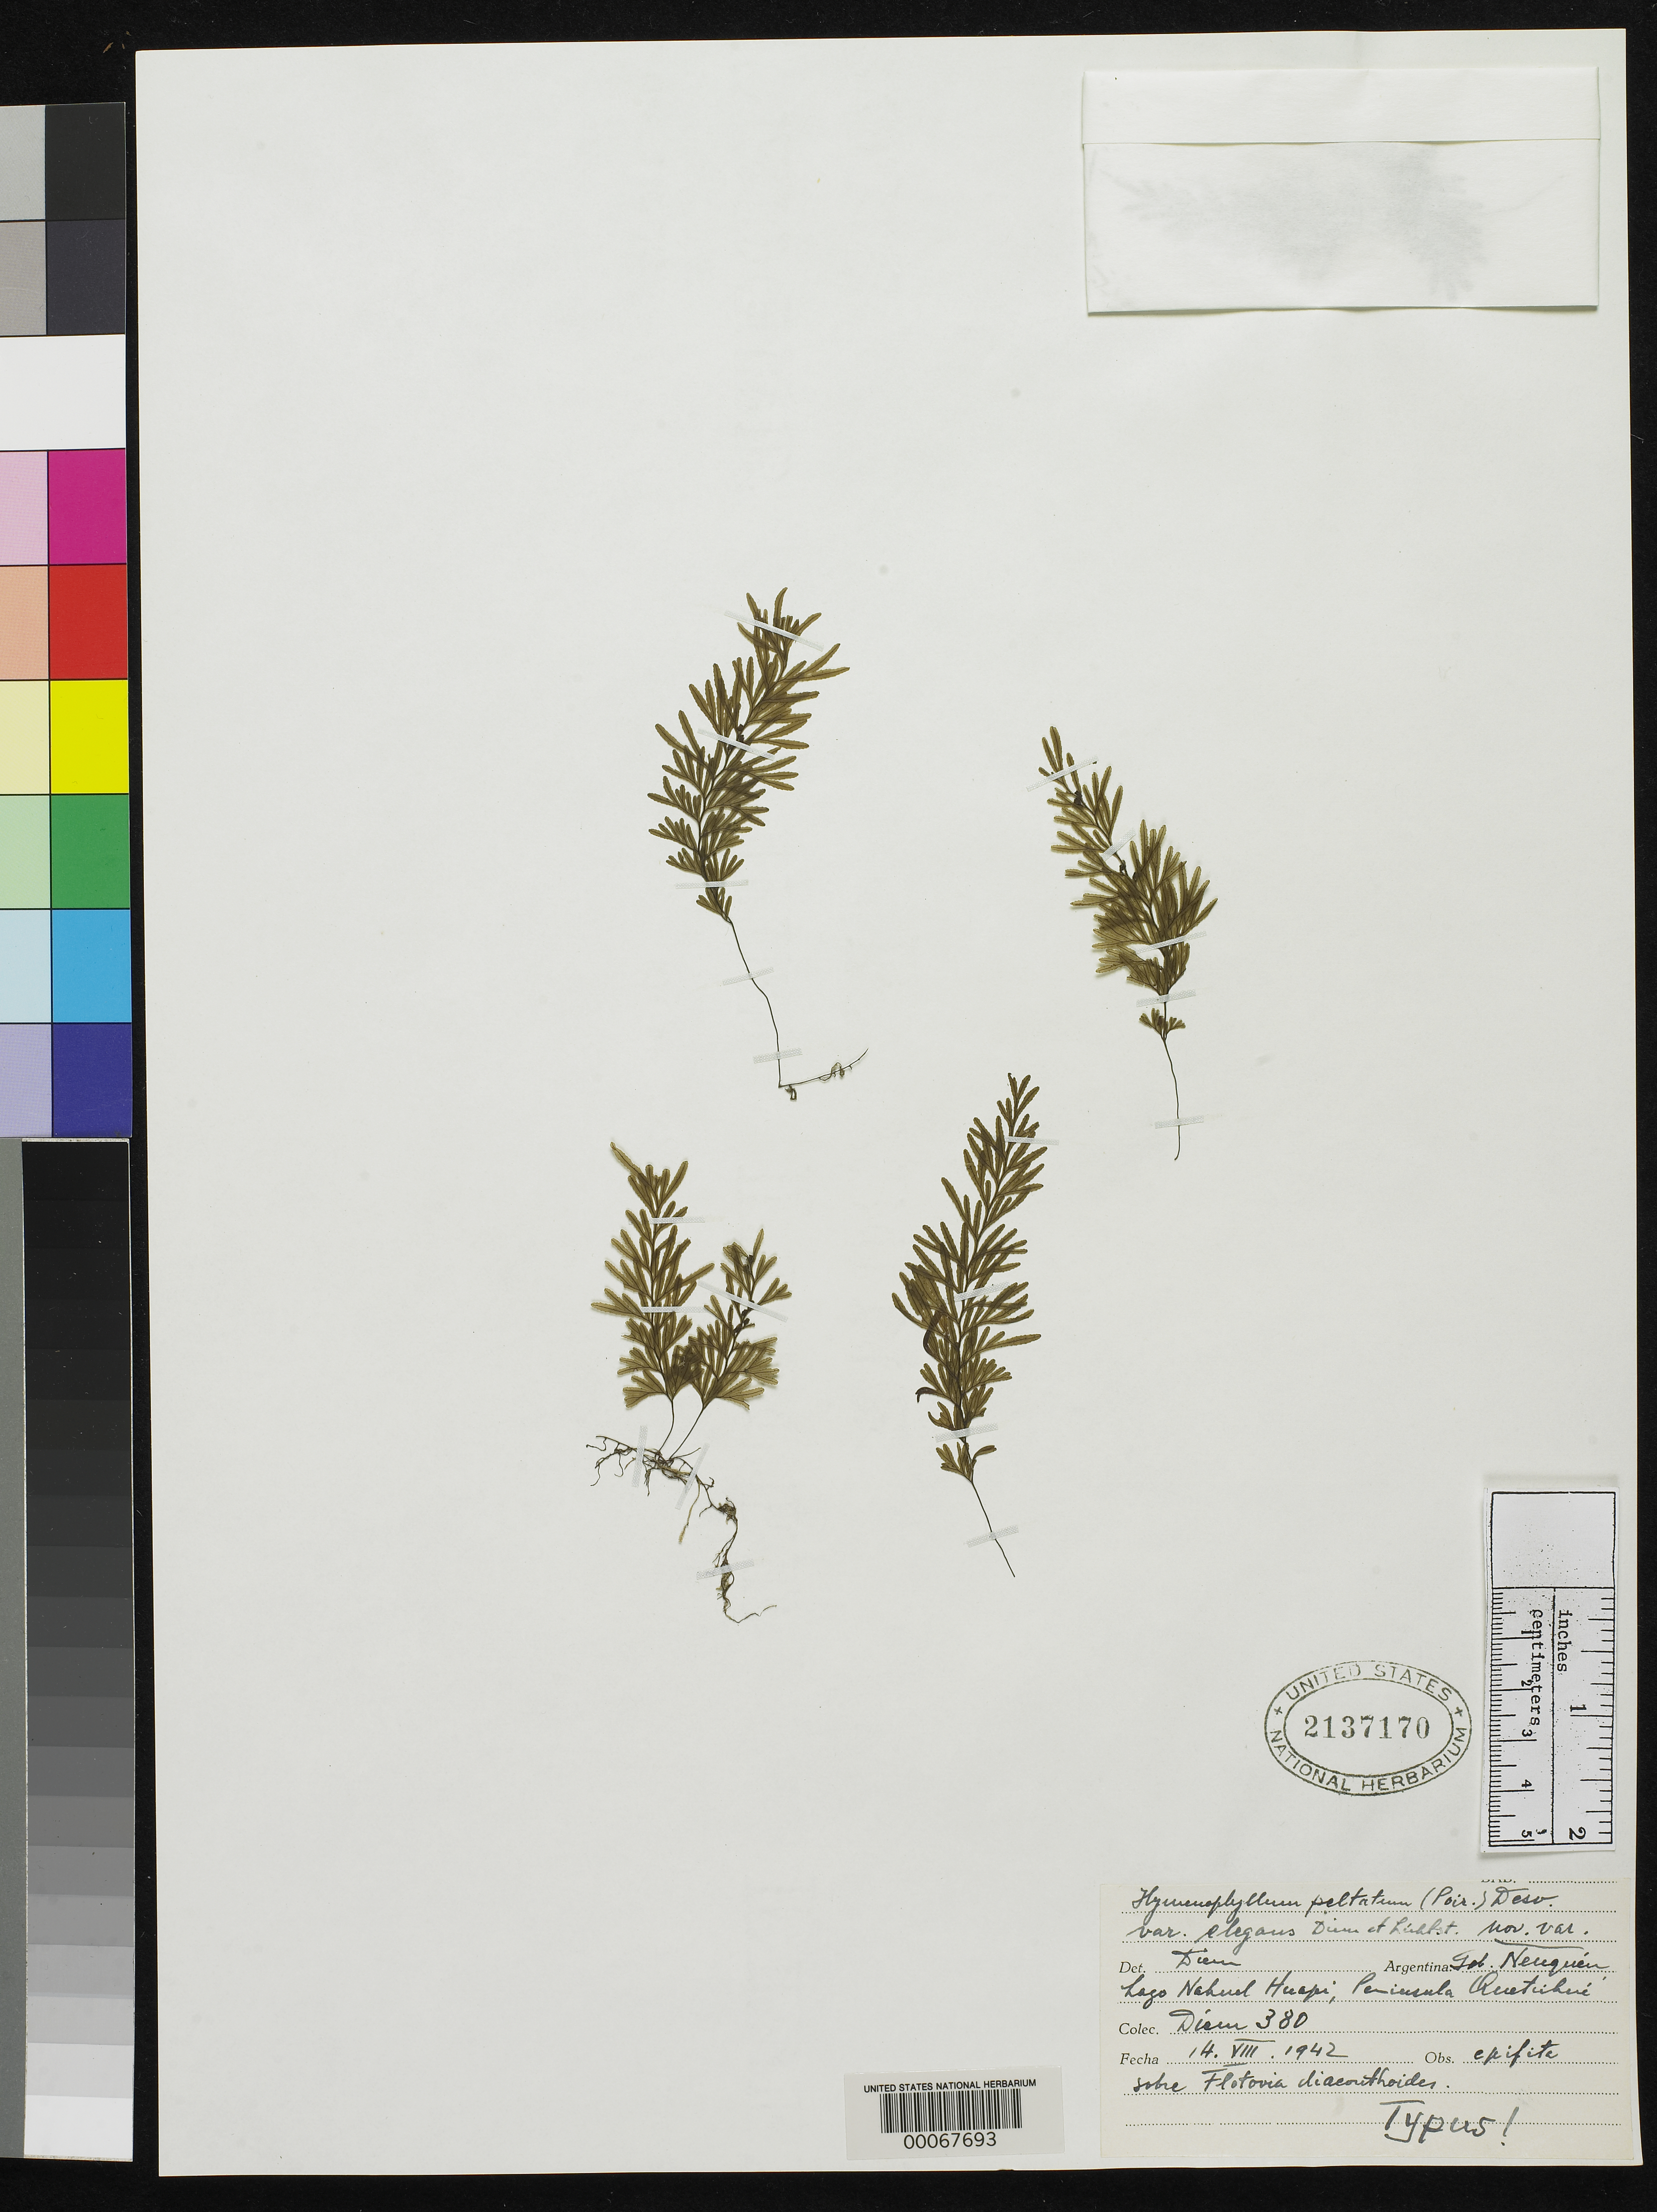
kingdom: Plantae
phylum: Tracheophyta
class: Polypodiopsida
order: Hymenophyllales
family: Hymenophyllaceae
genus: Hymenophyllum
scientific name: Hymenophyllum peltatum var. elegans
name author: J. Diem & Licht.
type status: Isotype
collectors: J. Diem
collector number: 380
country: Argentina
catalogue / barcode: US 2137170